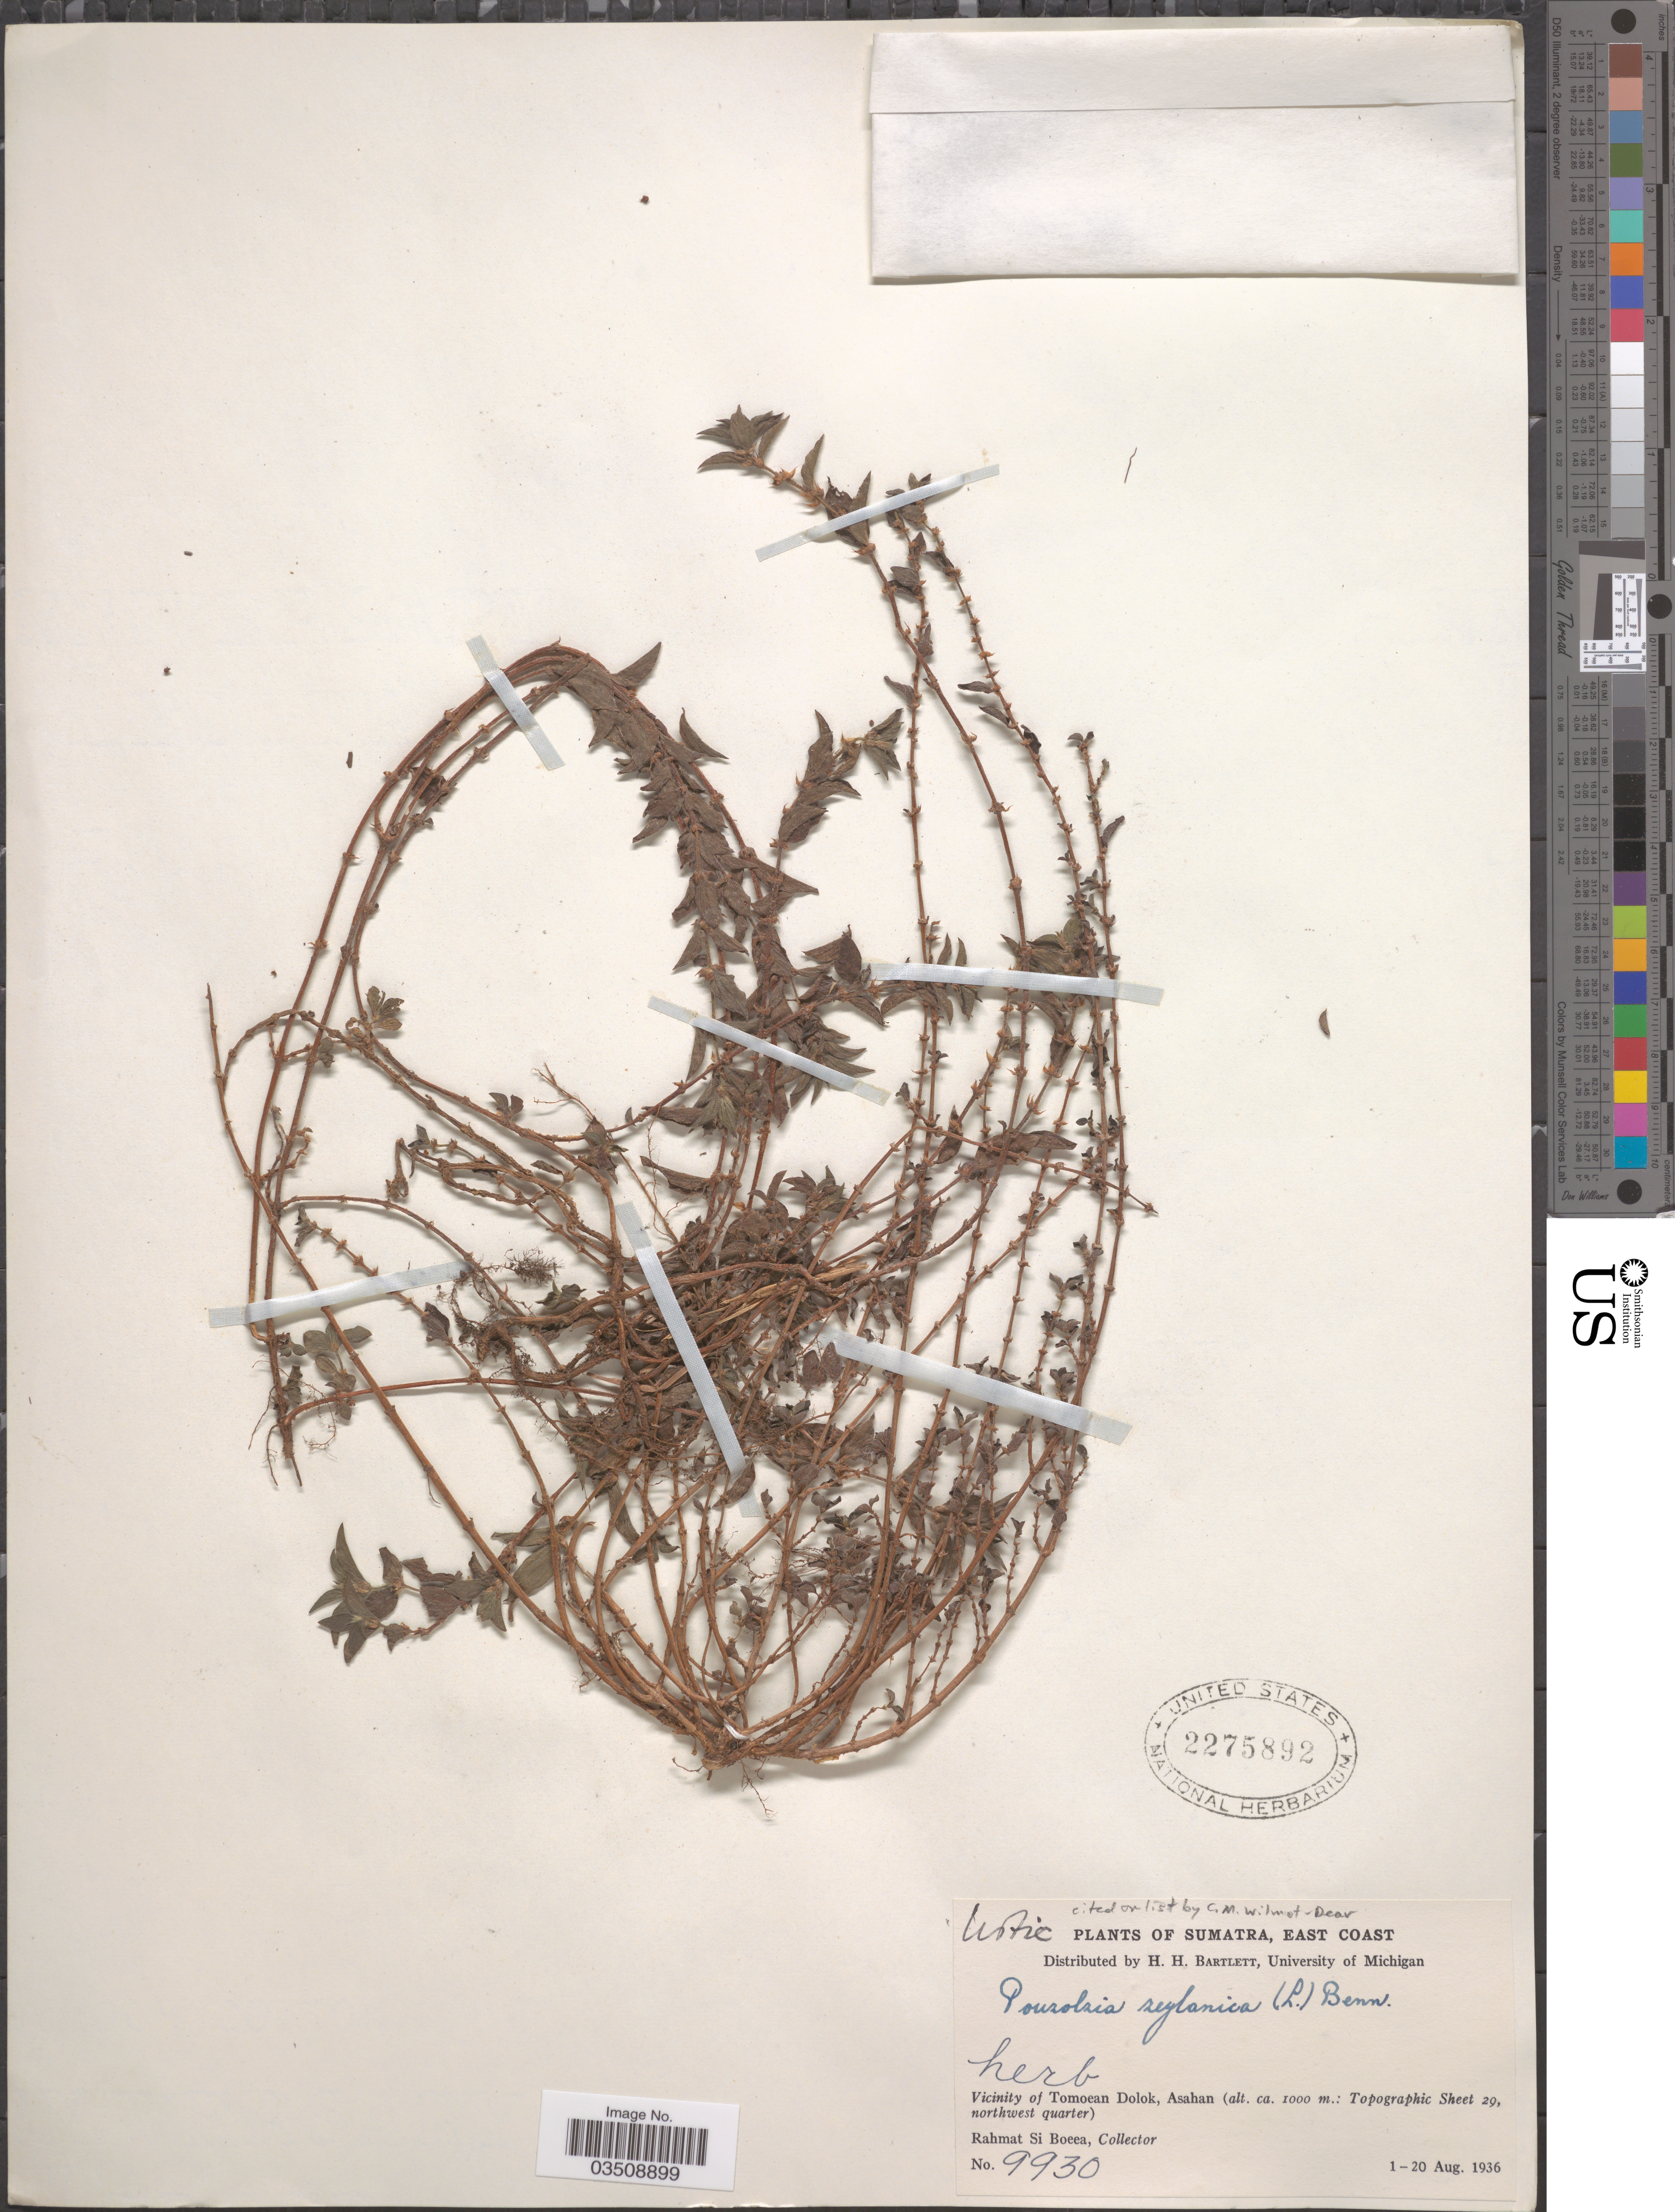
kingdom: Plantae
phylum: Tracheophyta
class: Magnoliopsida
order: Rosales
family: Urticaceae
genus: Pouzolzia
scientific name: Pouzolzia zeylanica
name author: (L.) Benn.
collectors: Rahmat Si Boeea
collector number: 9930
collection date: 1936-08-01/1936-08-20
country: Indonesia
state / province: Sumatra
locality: East coast. Vicinity of Tomoean Dolok, Asahan. (Topgraphic Sheet 29, northwest quarter).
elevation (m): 1000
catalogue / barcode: US 2275892